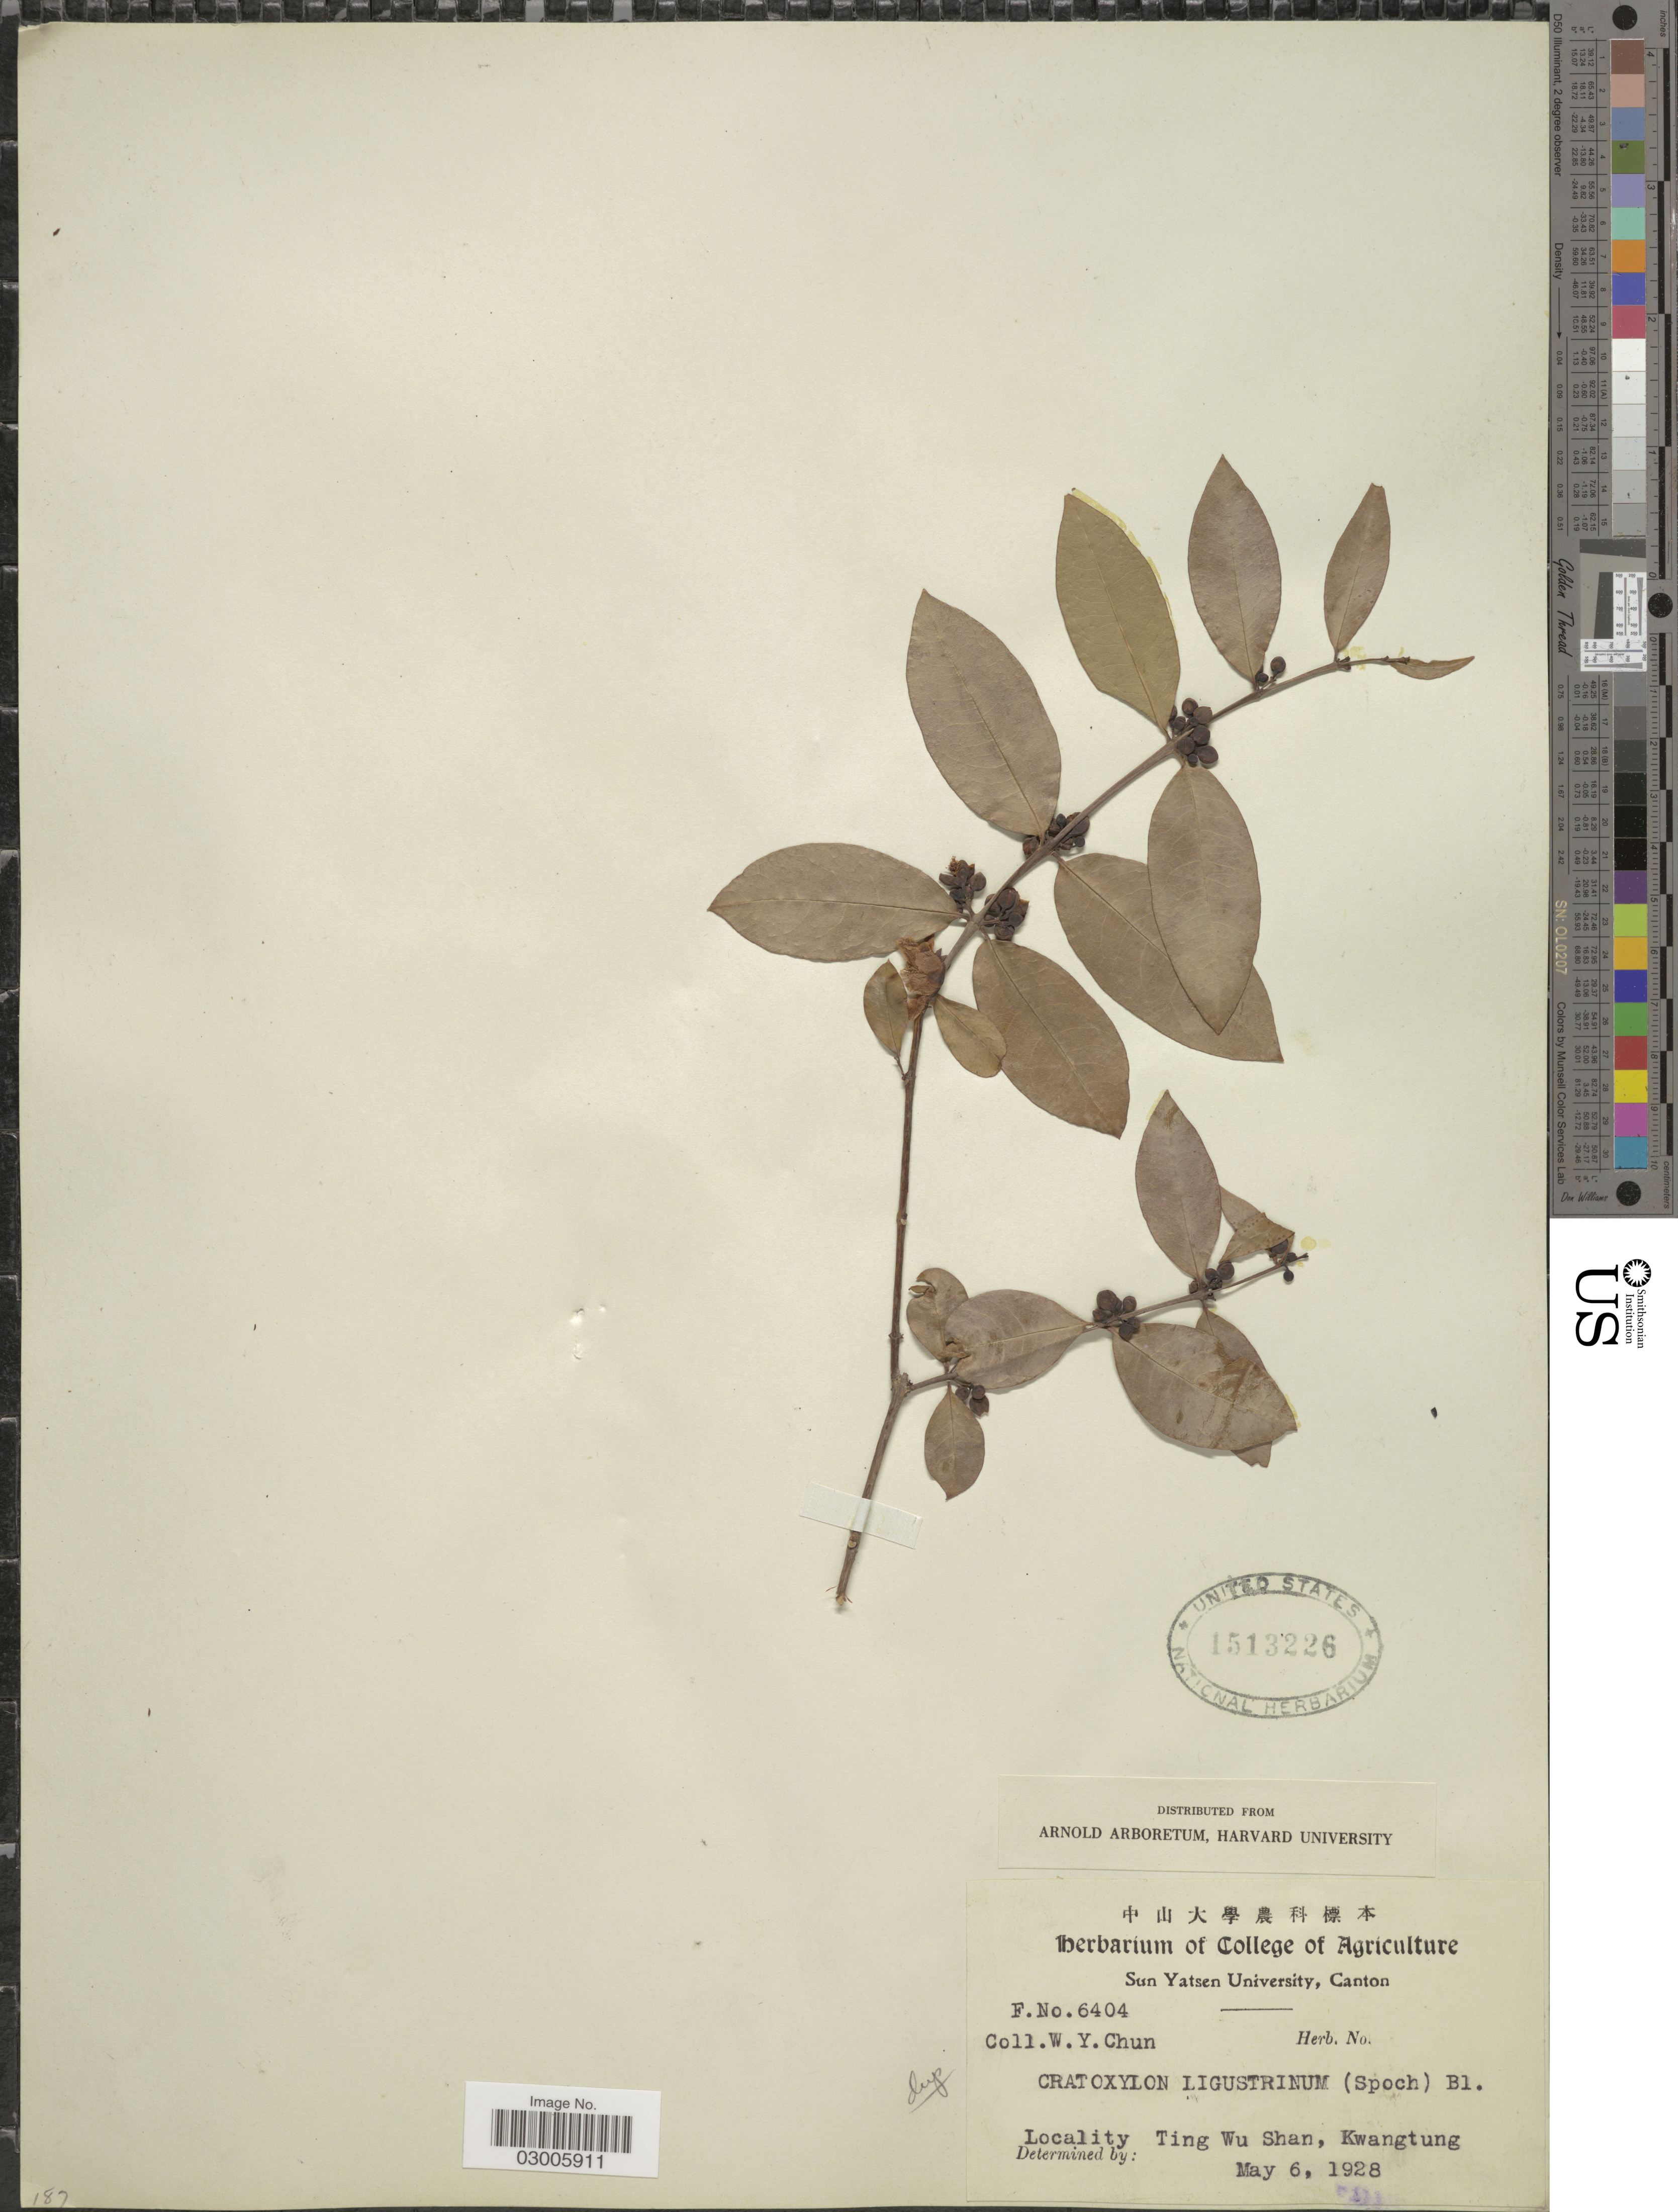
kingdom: Plantae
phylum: Tracheophyta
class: Magnoliopsida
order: Malpighiales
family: Hypericaceae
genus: Cratoxylum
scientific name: Cratoxylum ligustrinum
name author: (Spach) Blume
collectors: W. Y. Chun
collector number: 6404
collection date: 1928-05-06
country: China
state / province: Guangdong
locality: Ting Wu Shan, Kwangtung.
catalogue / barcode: US 1513226